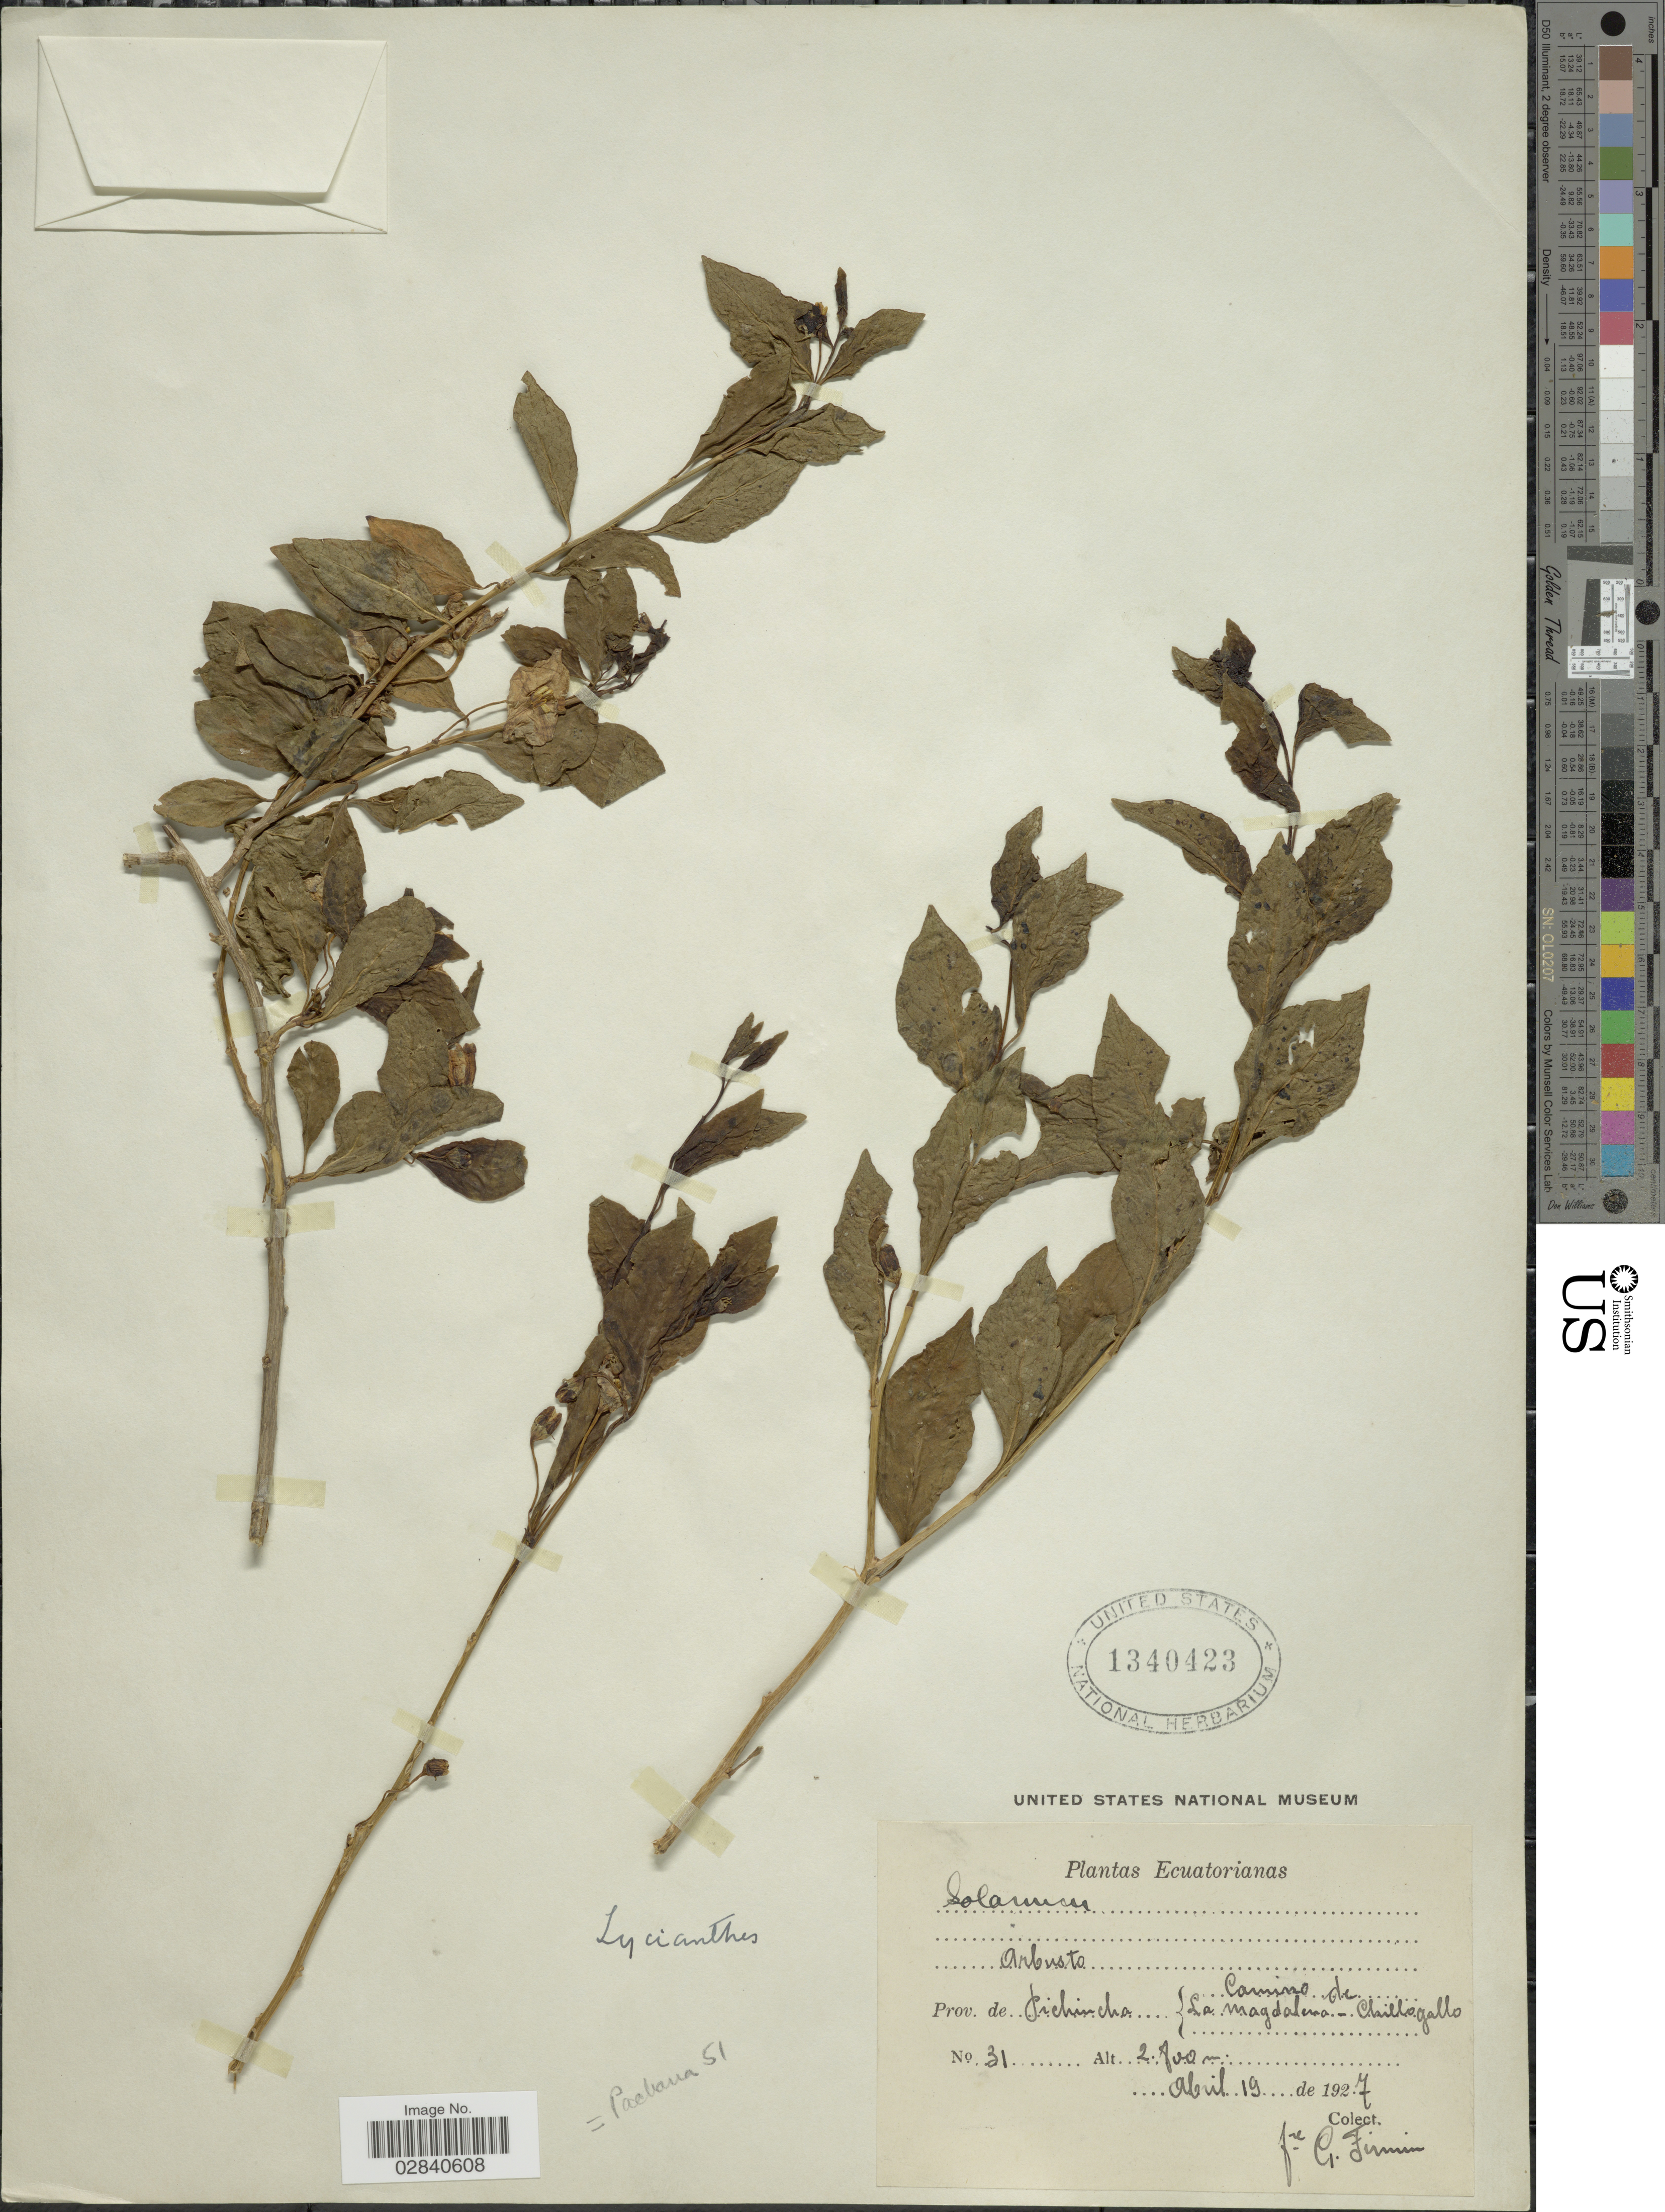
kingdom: Plantae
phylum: Tracheophyta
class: Magnoliopsida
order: Solanales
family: Solanaceae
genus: Lycianthes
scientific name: Lycianthes sp.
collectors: F. Firmin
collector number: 31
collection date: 1927-04-19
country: Ecuador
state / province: Pichincha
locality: Prov. de Pichincha, Camino de La Magdalena-Chillogallo.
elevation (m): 2800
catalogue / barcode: US 1340423